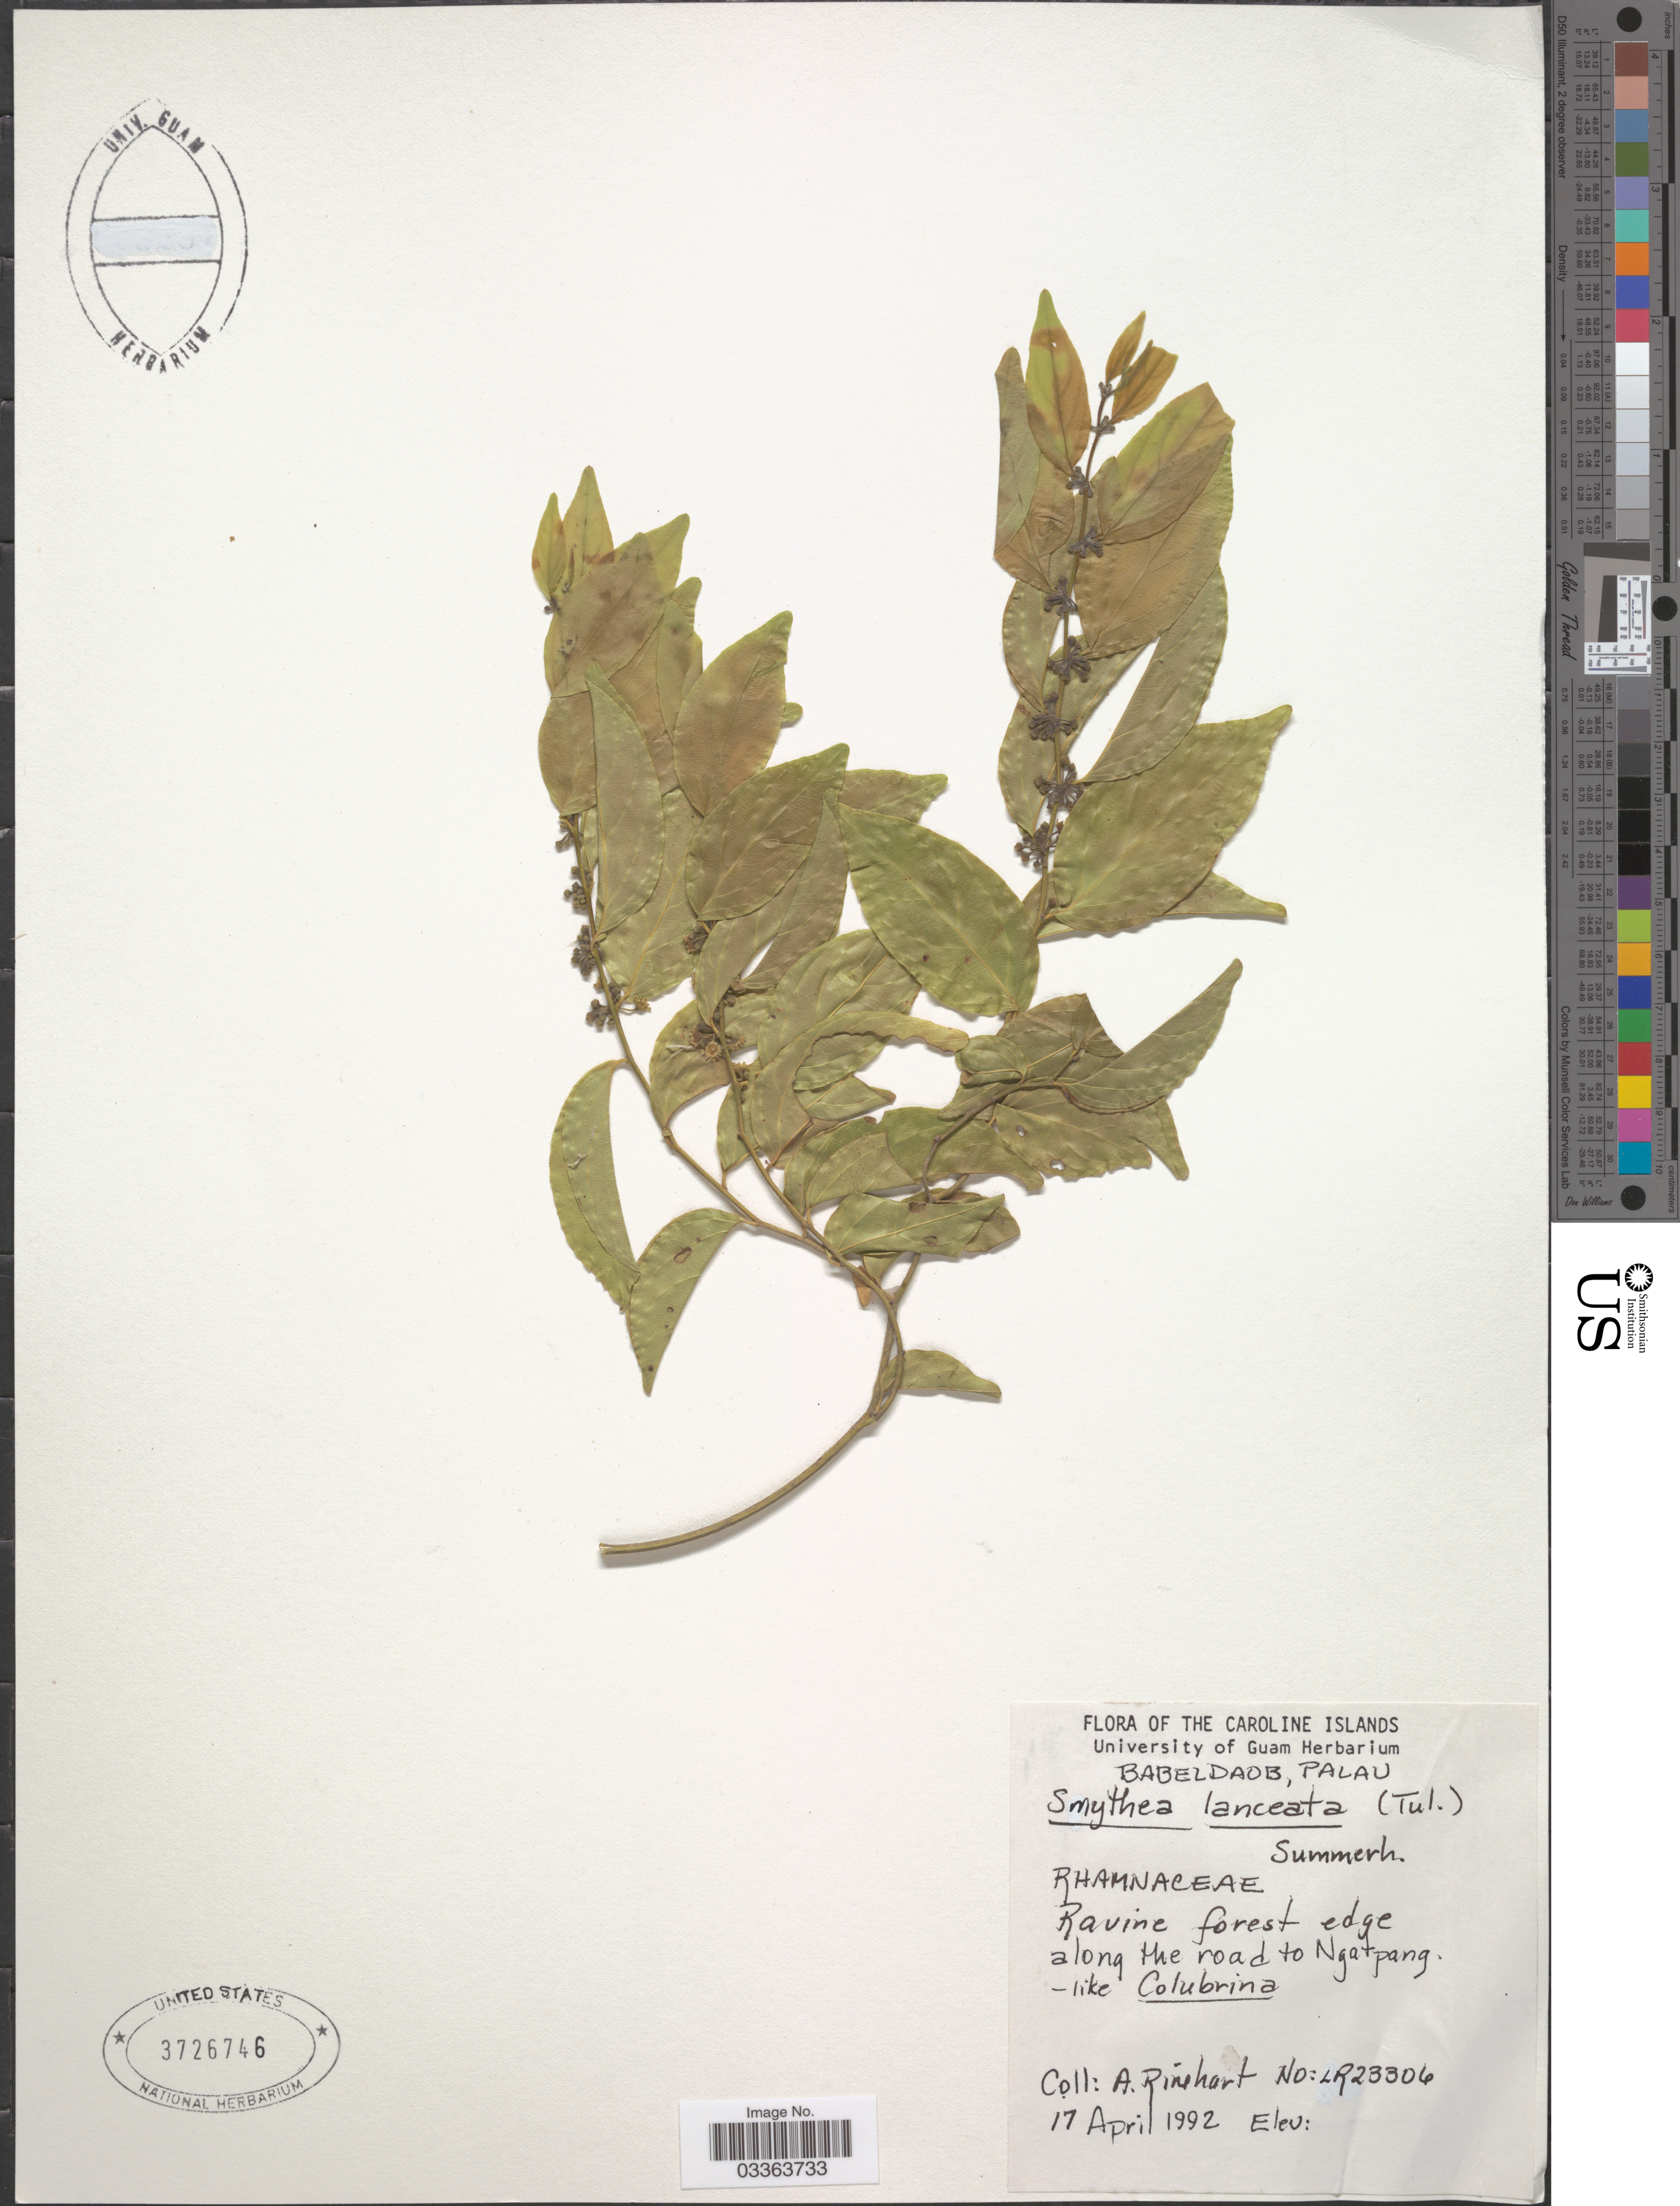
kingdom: Plantae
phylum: Tracheophyta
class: Magnoliopsida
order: Rosales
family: Rhamnaceae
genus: Smythea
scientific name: Smythea lanceata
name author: Summerh.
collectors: A. Rinehart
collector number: LR23306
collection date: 1992-04-17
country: Palau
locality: The Caroline Islands. Babeldaob, Palau. Ravine forest edge along the road to Ngatpang.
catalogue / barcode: US 3726746